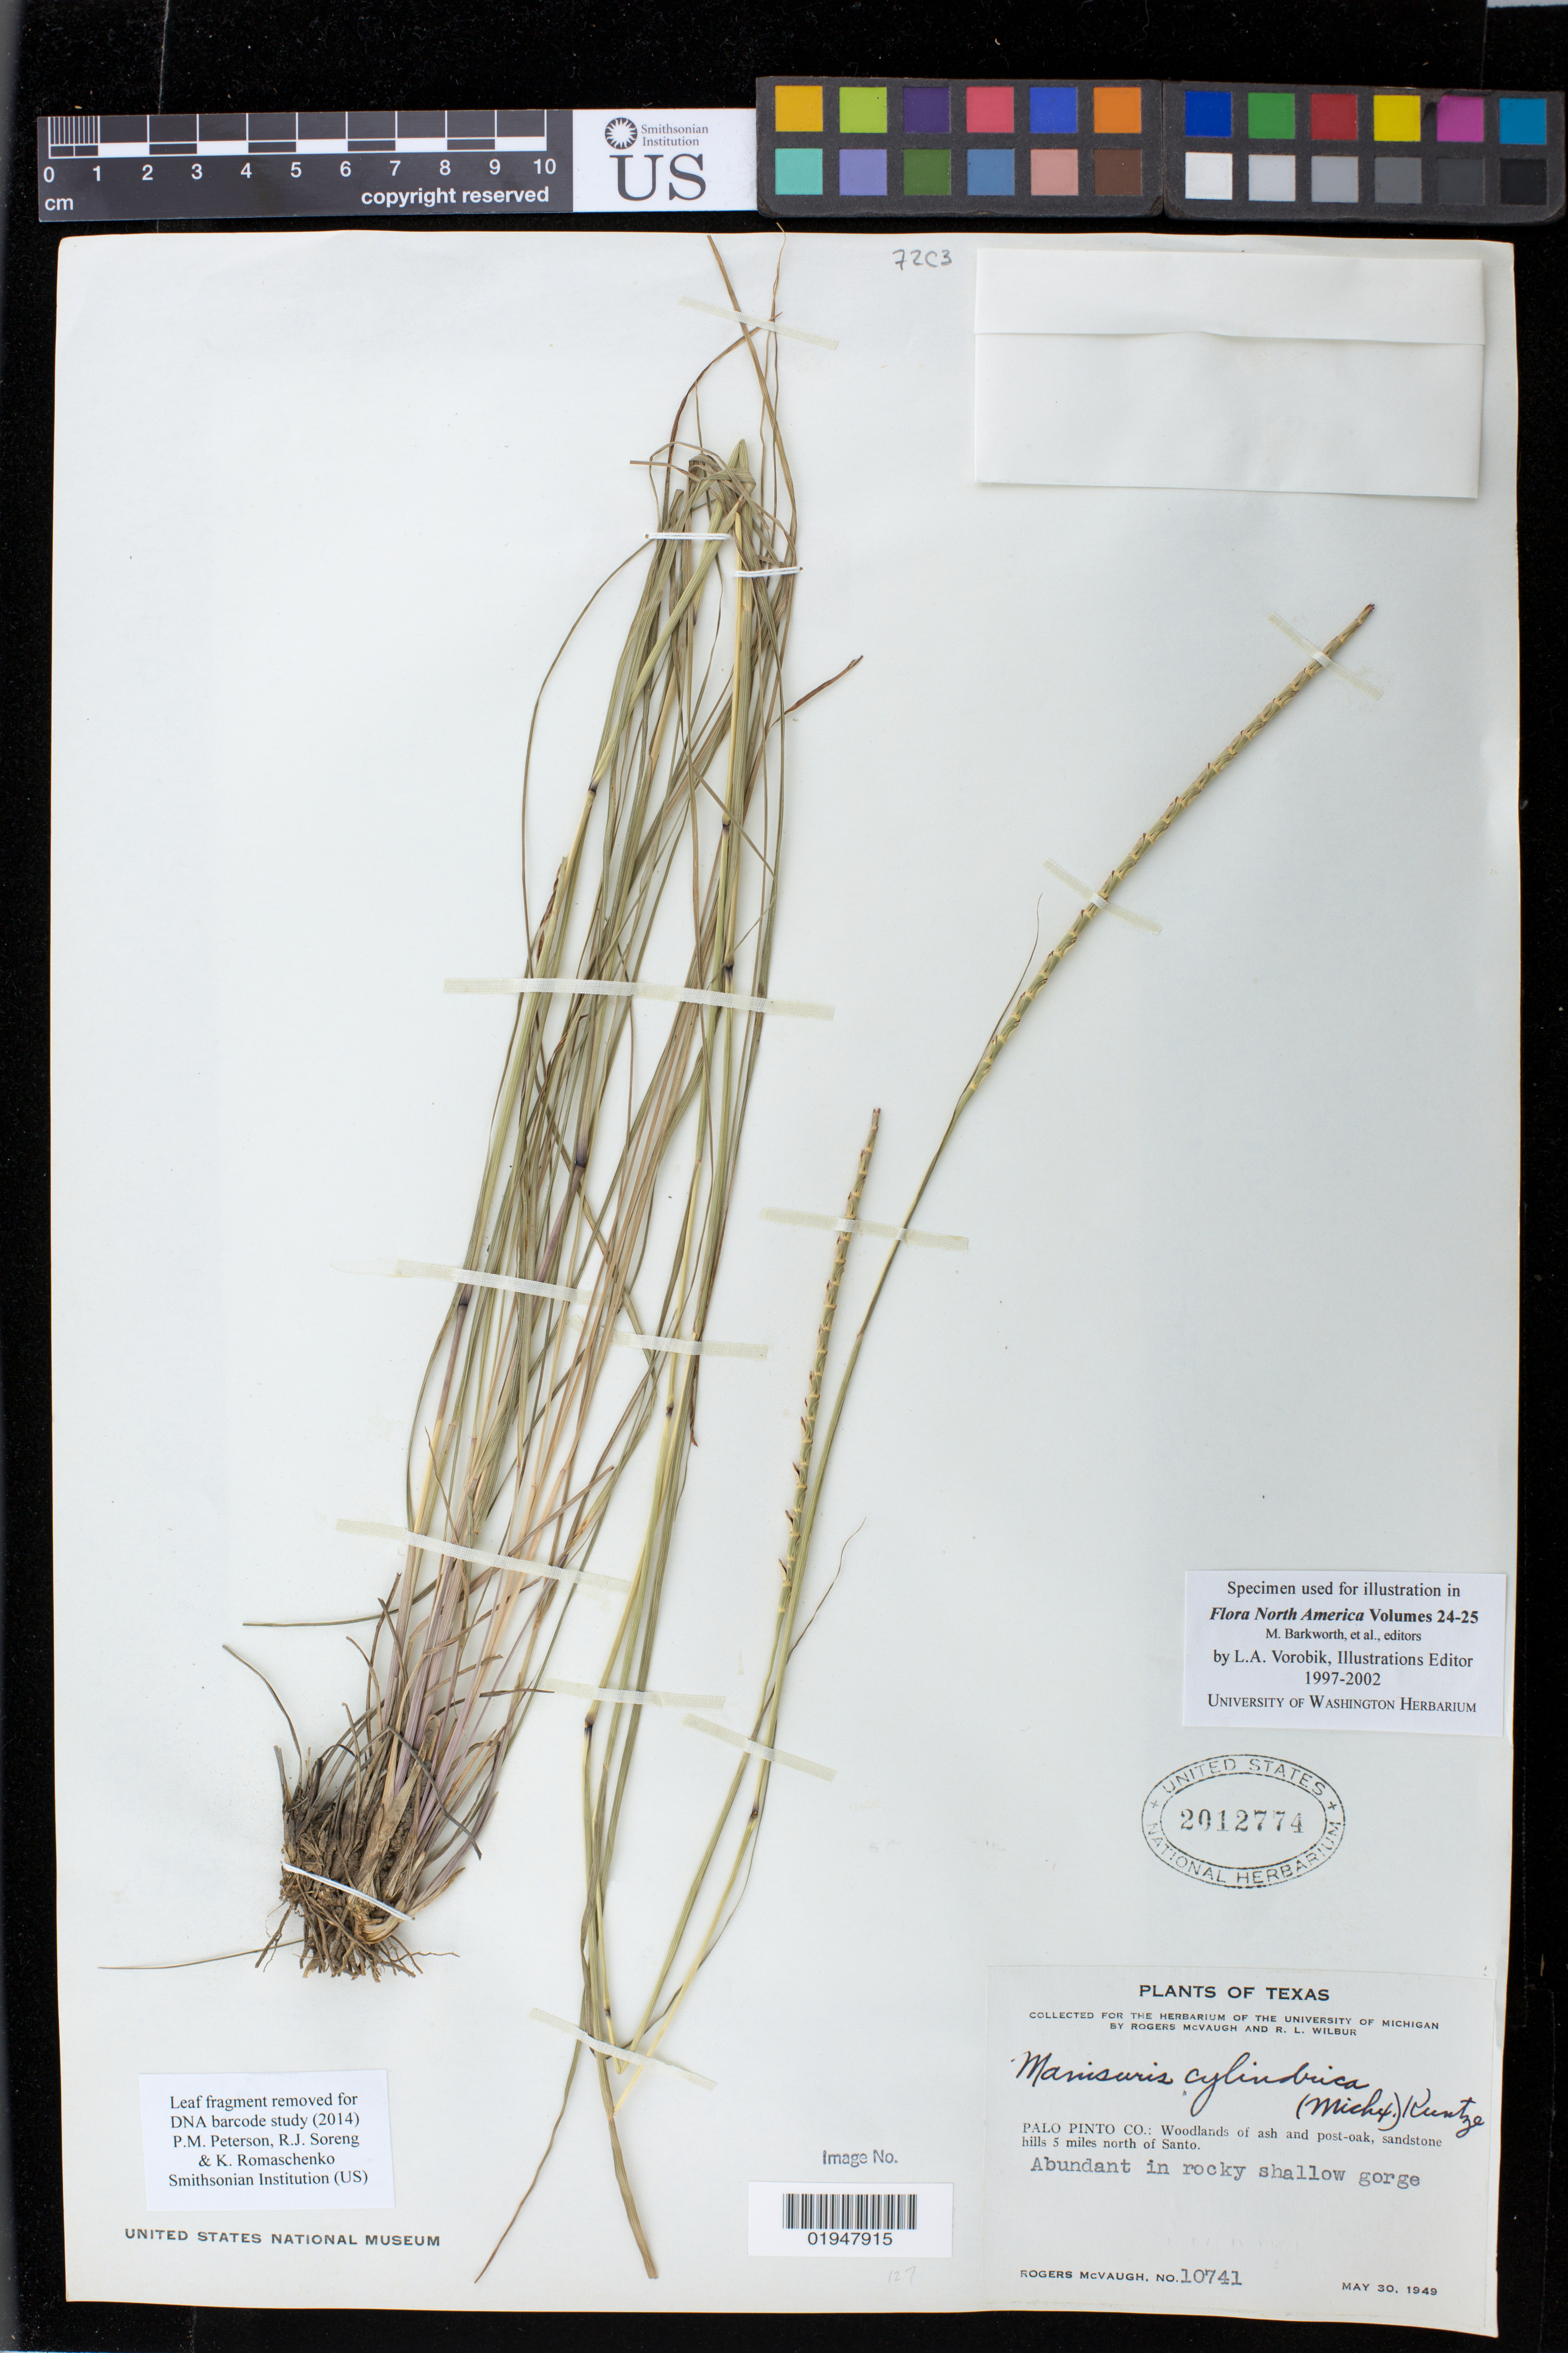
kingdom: Plantae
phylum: Tracheophyta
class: Liliopsida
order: Poales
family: Poaceae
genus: Manisuris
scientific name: Manisuris cylindrica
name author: (Michx.)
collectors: R. McVaugh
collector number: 10741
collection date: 1949-05-30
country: United States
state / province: Texas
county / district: Palo Pinto County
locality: sandstone hills 5 miles north of Santo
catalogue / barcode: US 2012774